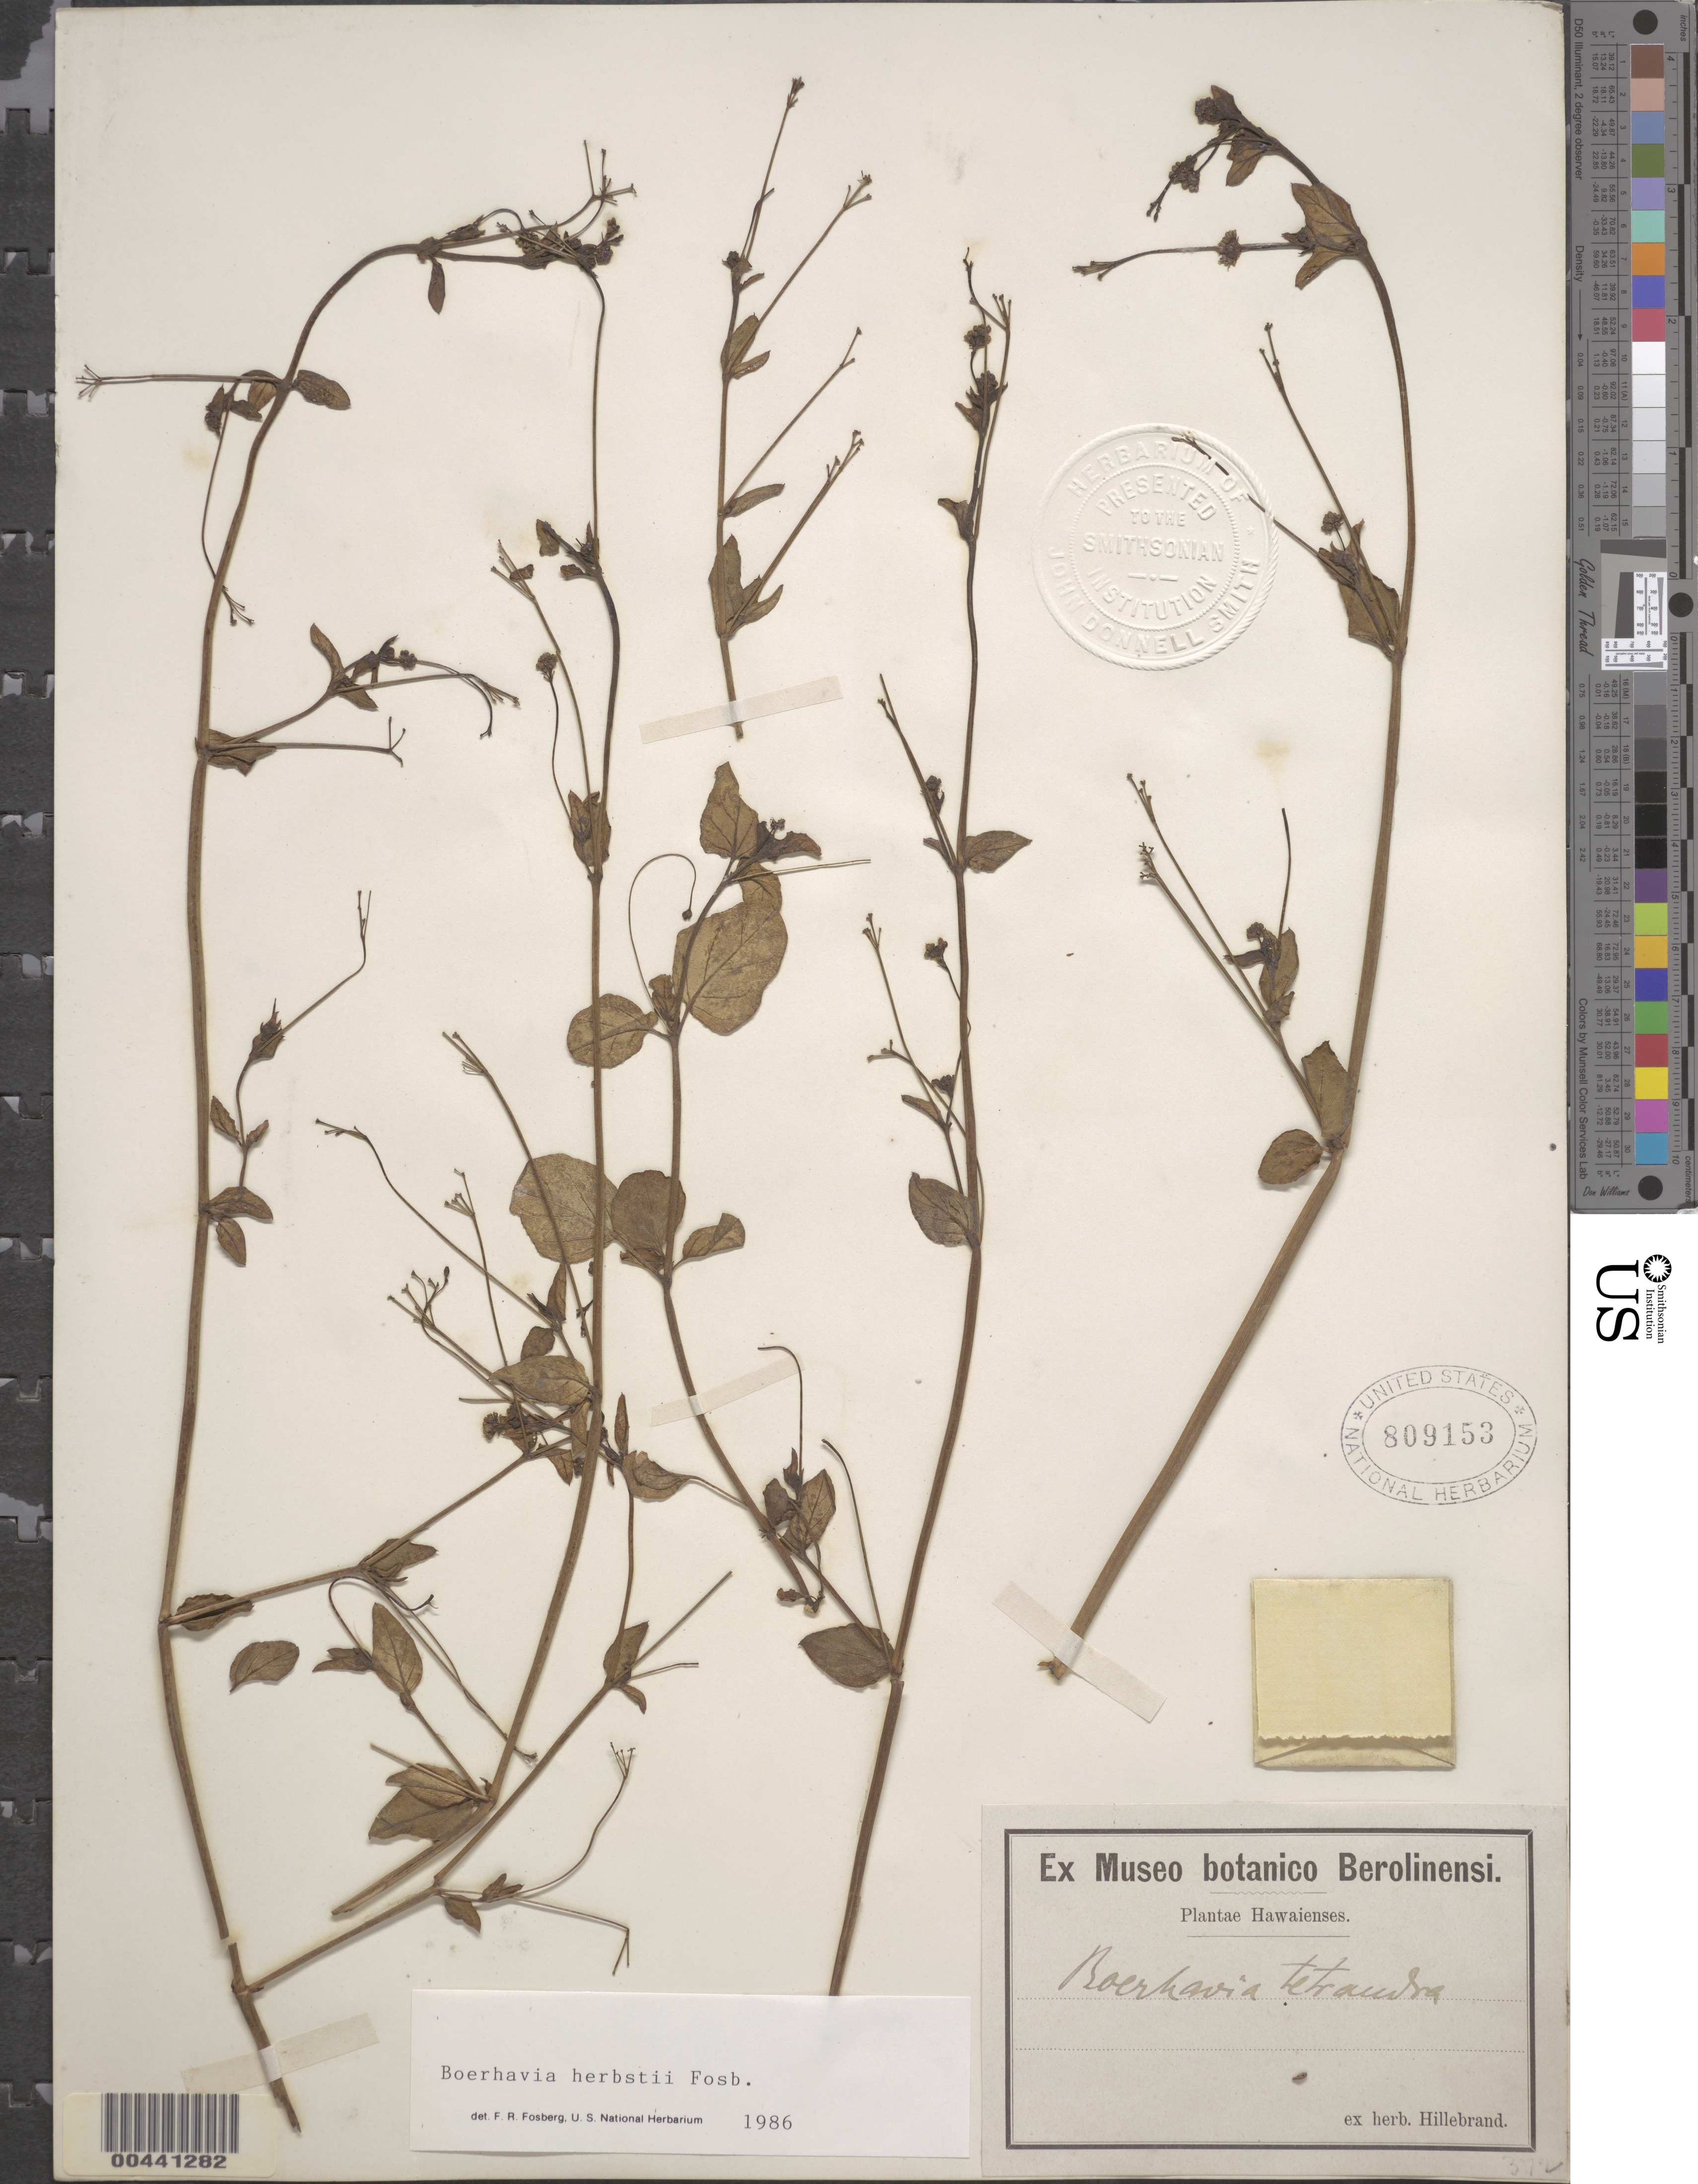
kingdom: Plantae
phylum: Tracheophyta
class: Magnoliopsida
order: Caryophyllales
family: Nyctaginaceae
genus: Boerhavia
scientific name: Boerhavia herbstii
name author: Fosberg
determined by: Fosberg, F. R.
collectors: W. Hillebrand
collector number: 213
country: United States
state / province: Hawaii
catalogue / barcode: US 809153